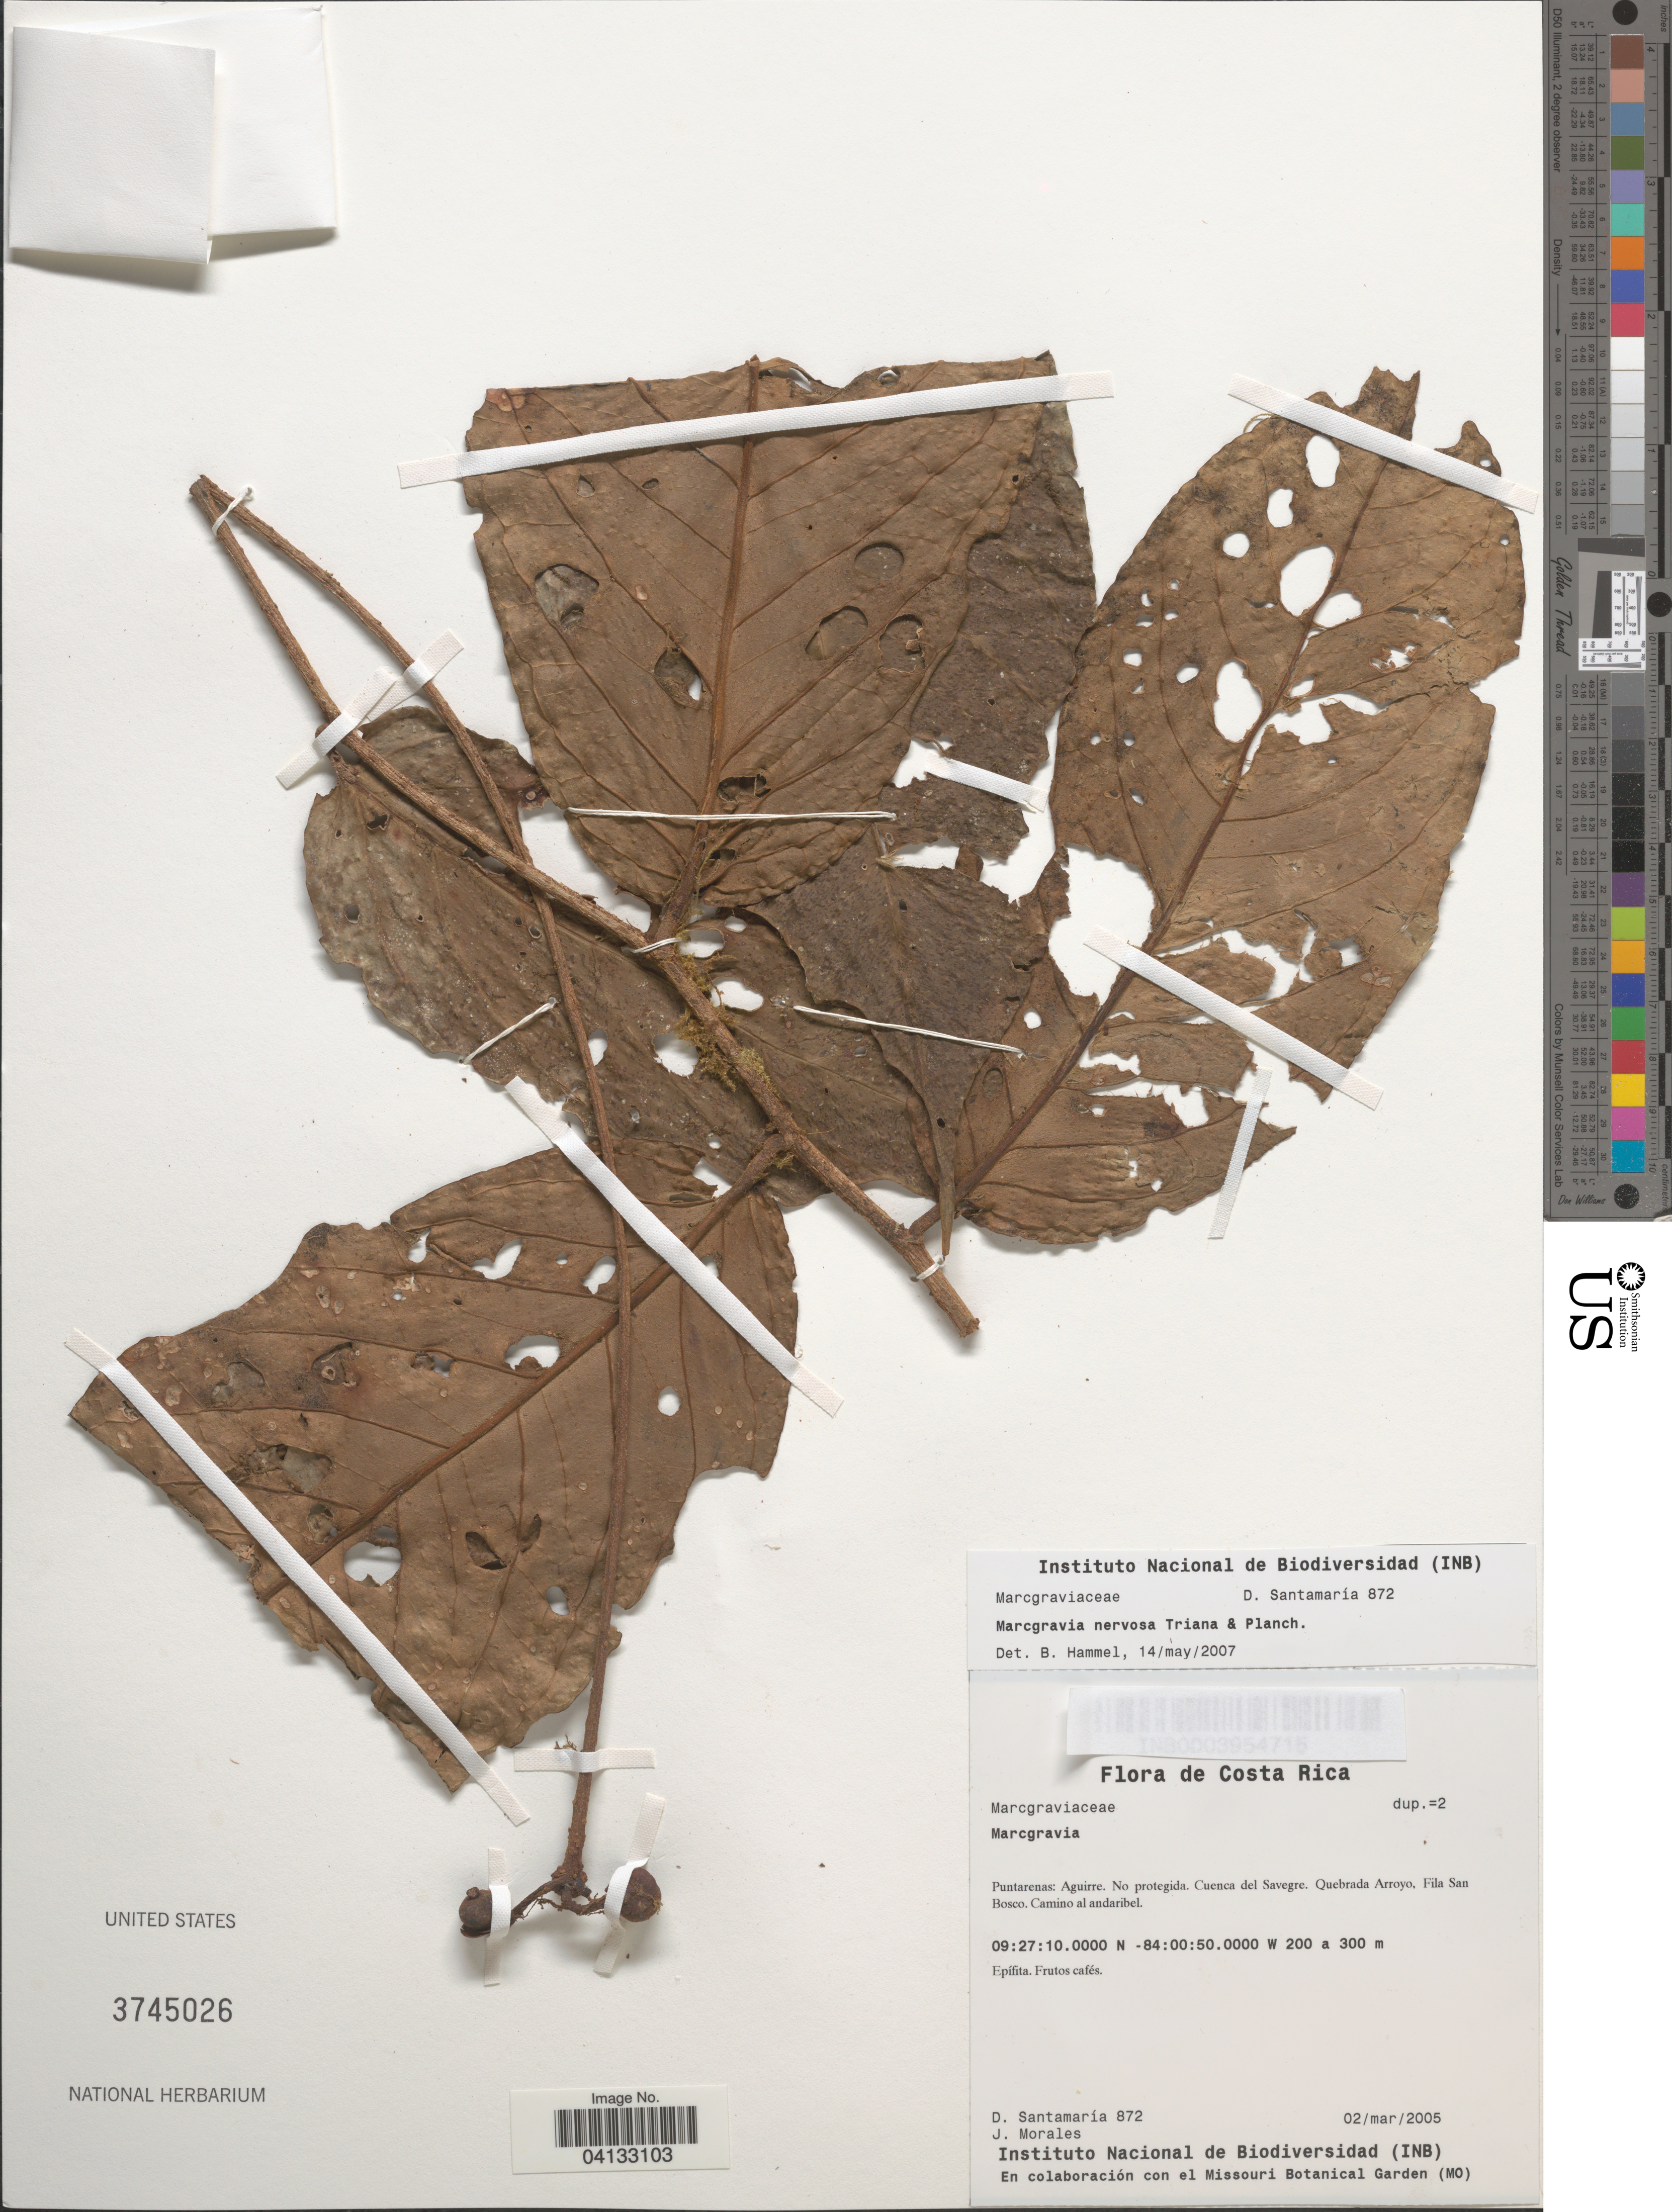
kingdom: Plantae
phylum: Tracheophyta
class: Magnoliopsida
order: Ericales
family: Marcgraviaceae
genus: Marcgravia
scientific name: Marcgravia nervosa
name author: Triana & Planch.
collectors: D. Santamaria & J. Morales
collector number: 872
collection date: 2005-03-02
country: Costa Rica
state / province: Puntarenas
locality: Aguirre. No protegida. Cuenca del Savegre. Quebrada Arroyo, Fila San Bosco. Camino al andaribel.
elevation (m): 200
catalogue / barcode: US 3745026